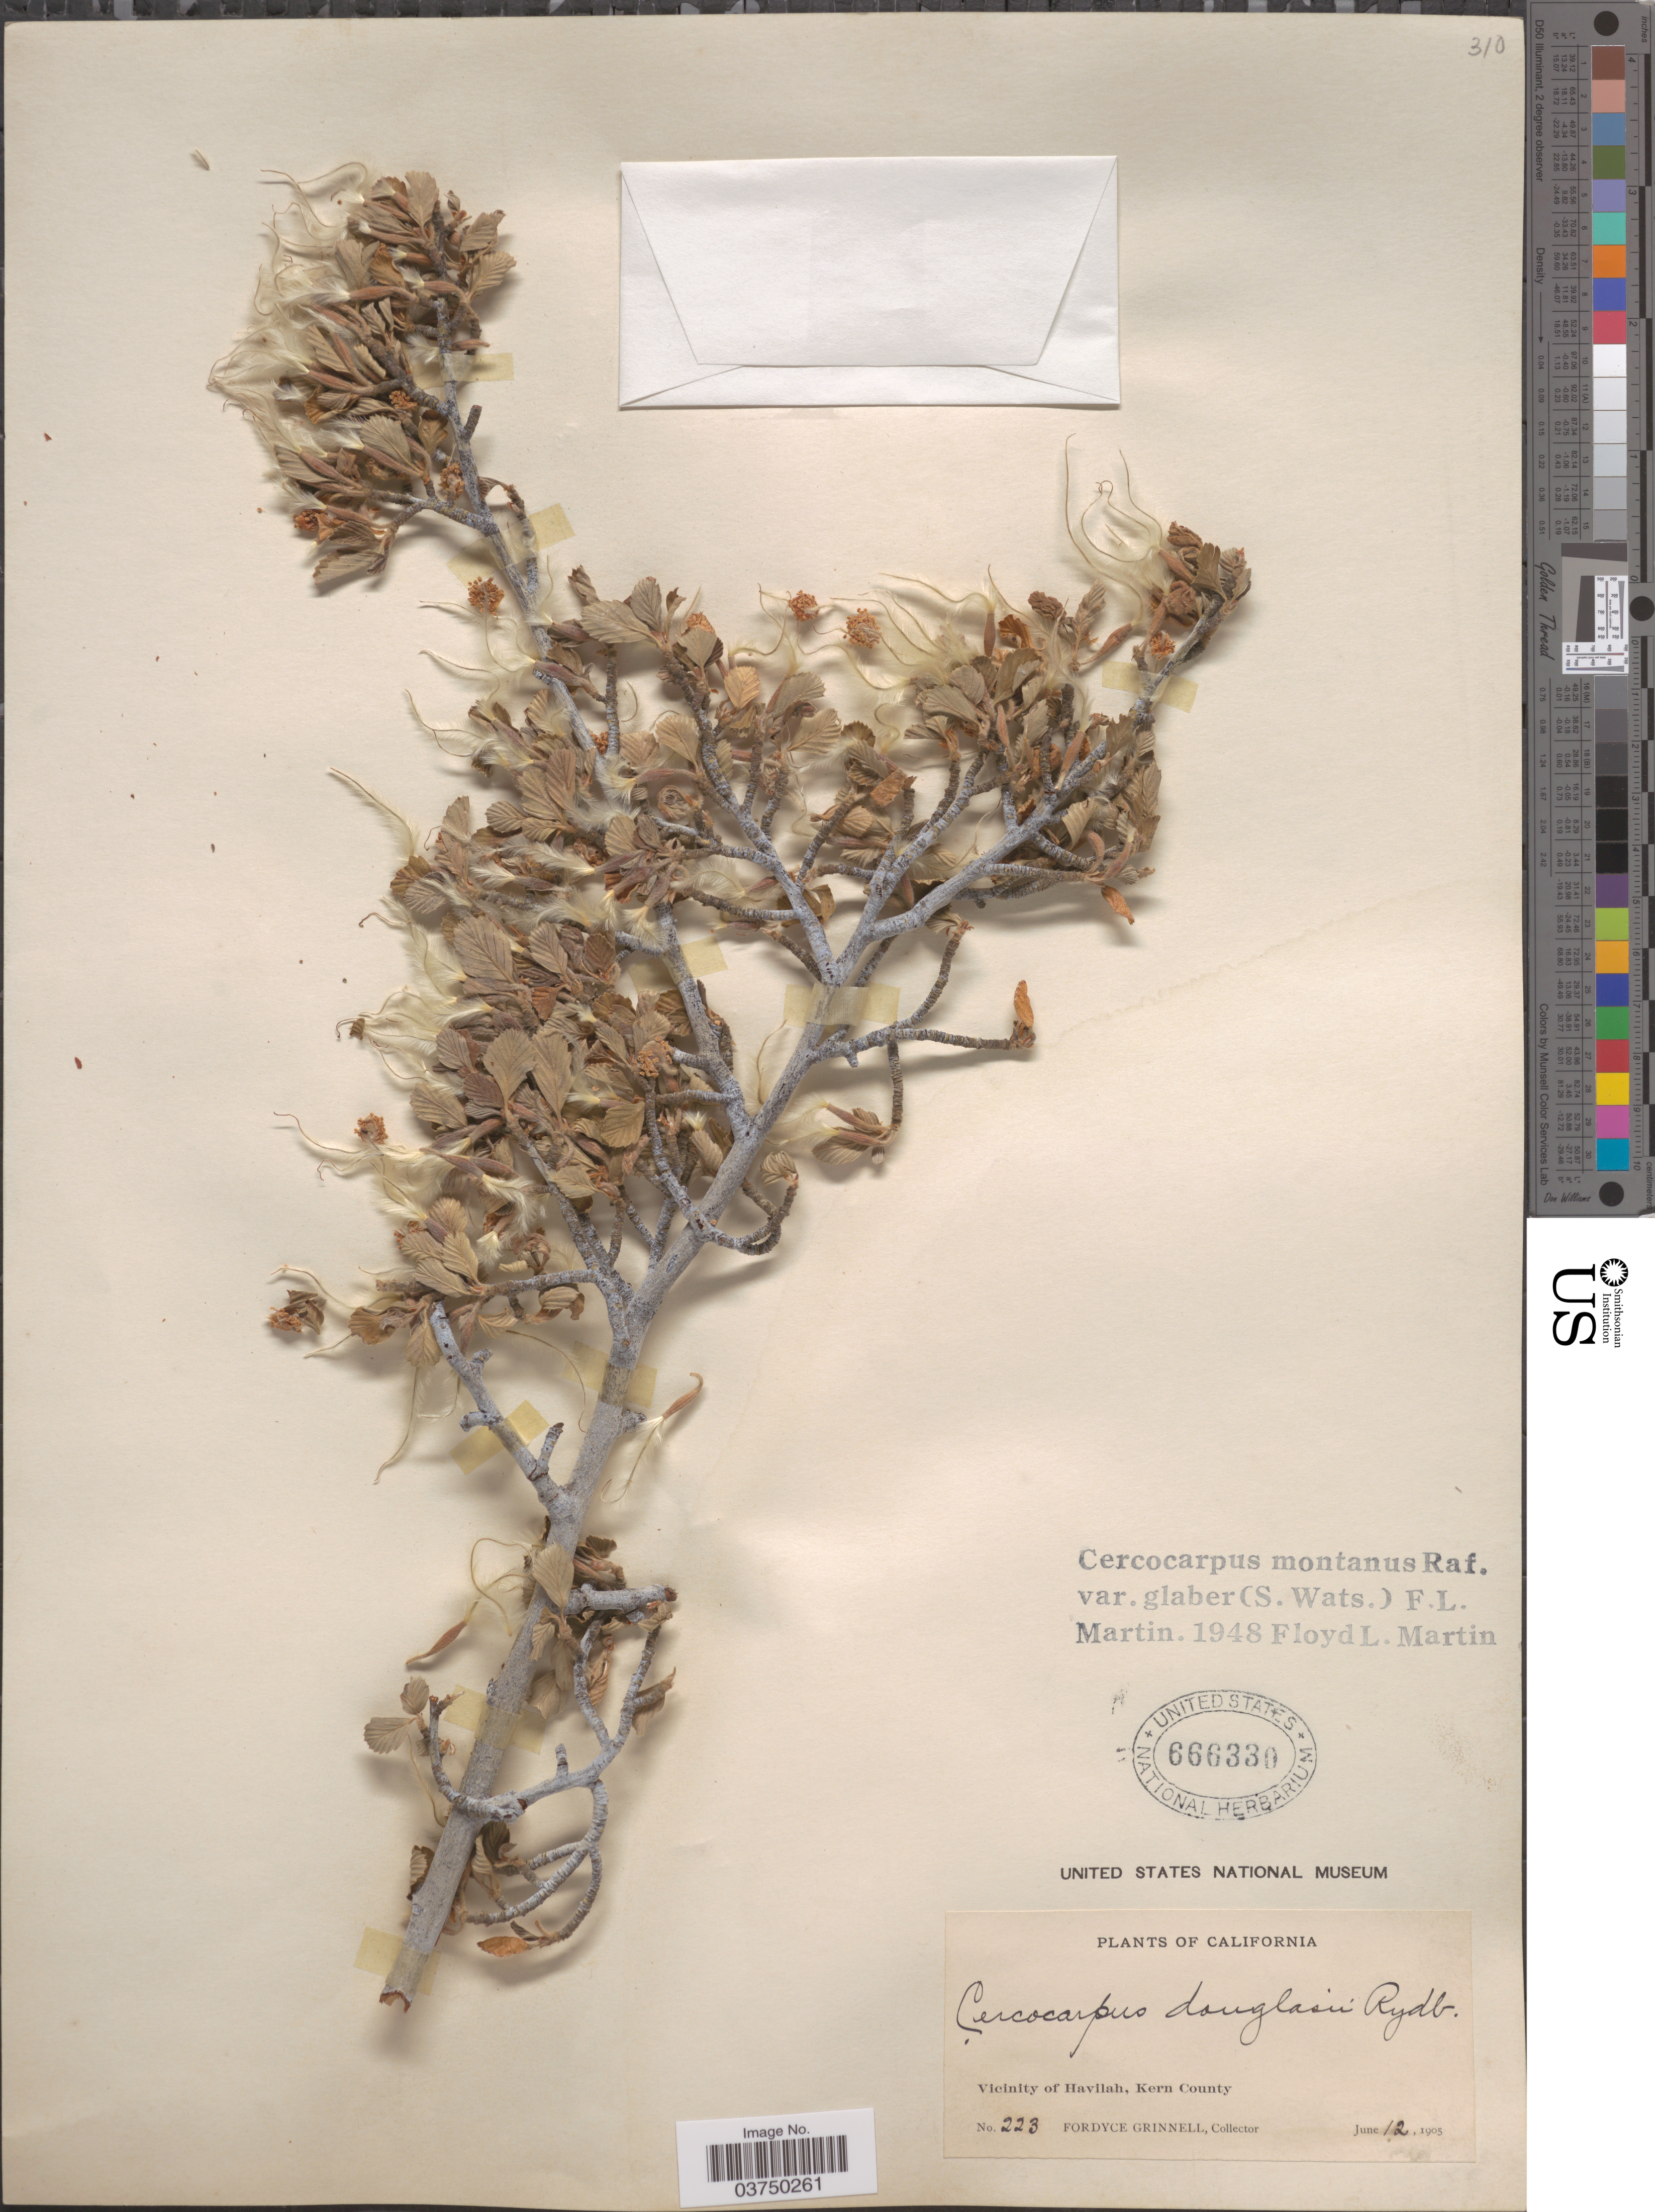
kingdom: Plantae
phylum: Tracheophyta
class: Magnoliopsida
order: Rosales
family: Rosaceae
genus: Cercocarpus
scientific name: Cercocarpus montanus var. glaber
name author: (S. Watson) F.L. Martin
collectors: F. Grinnell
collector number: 223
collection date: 1905-06-12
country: United States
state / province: California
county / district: Kern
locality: Vicinity of Havilah, Kern County.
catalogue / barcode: US 666330